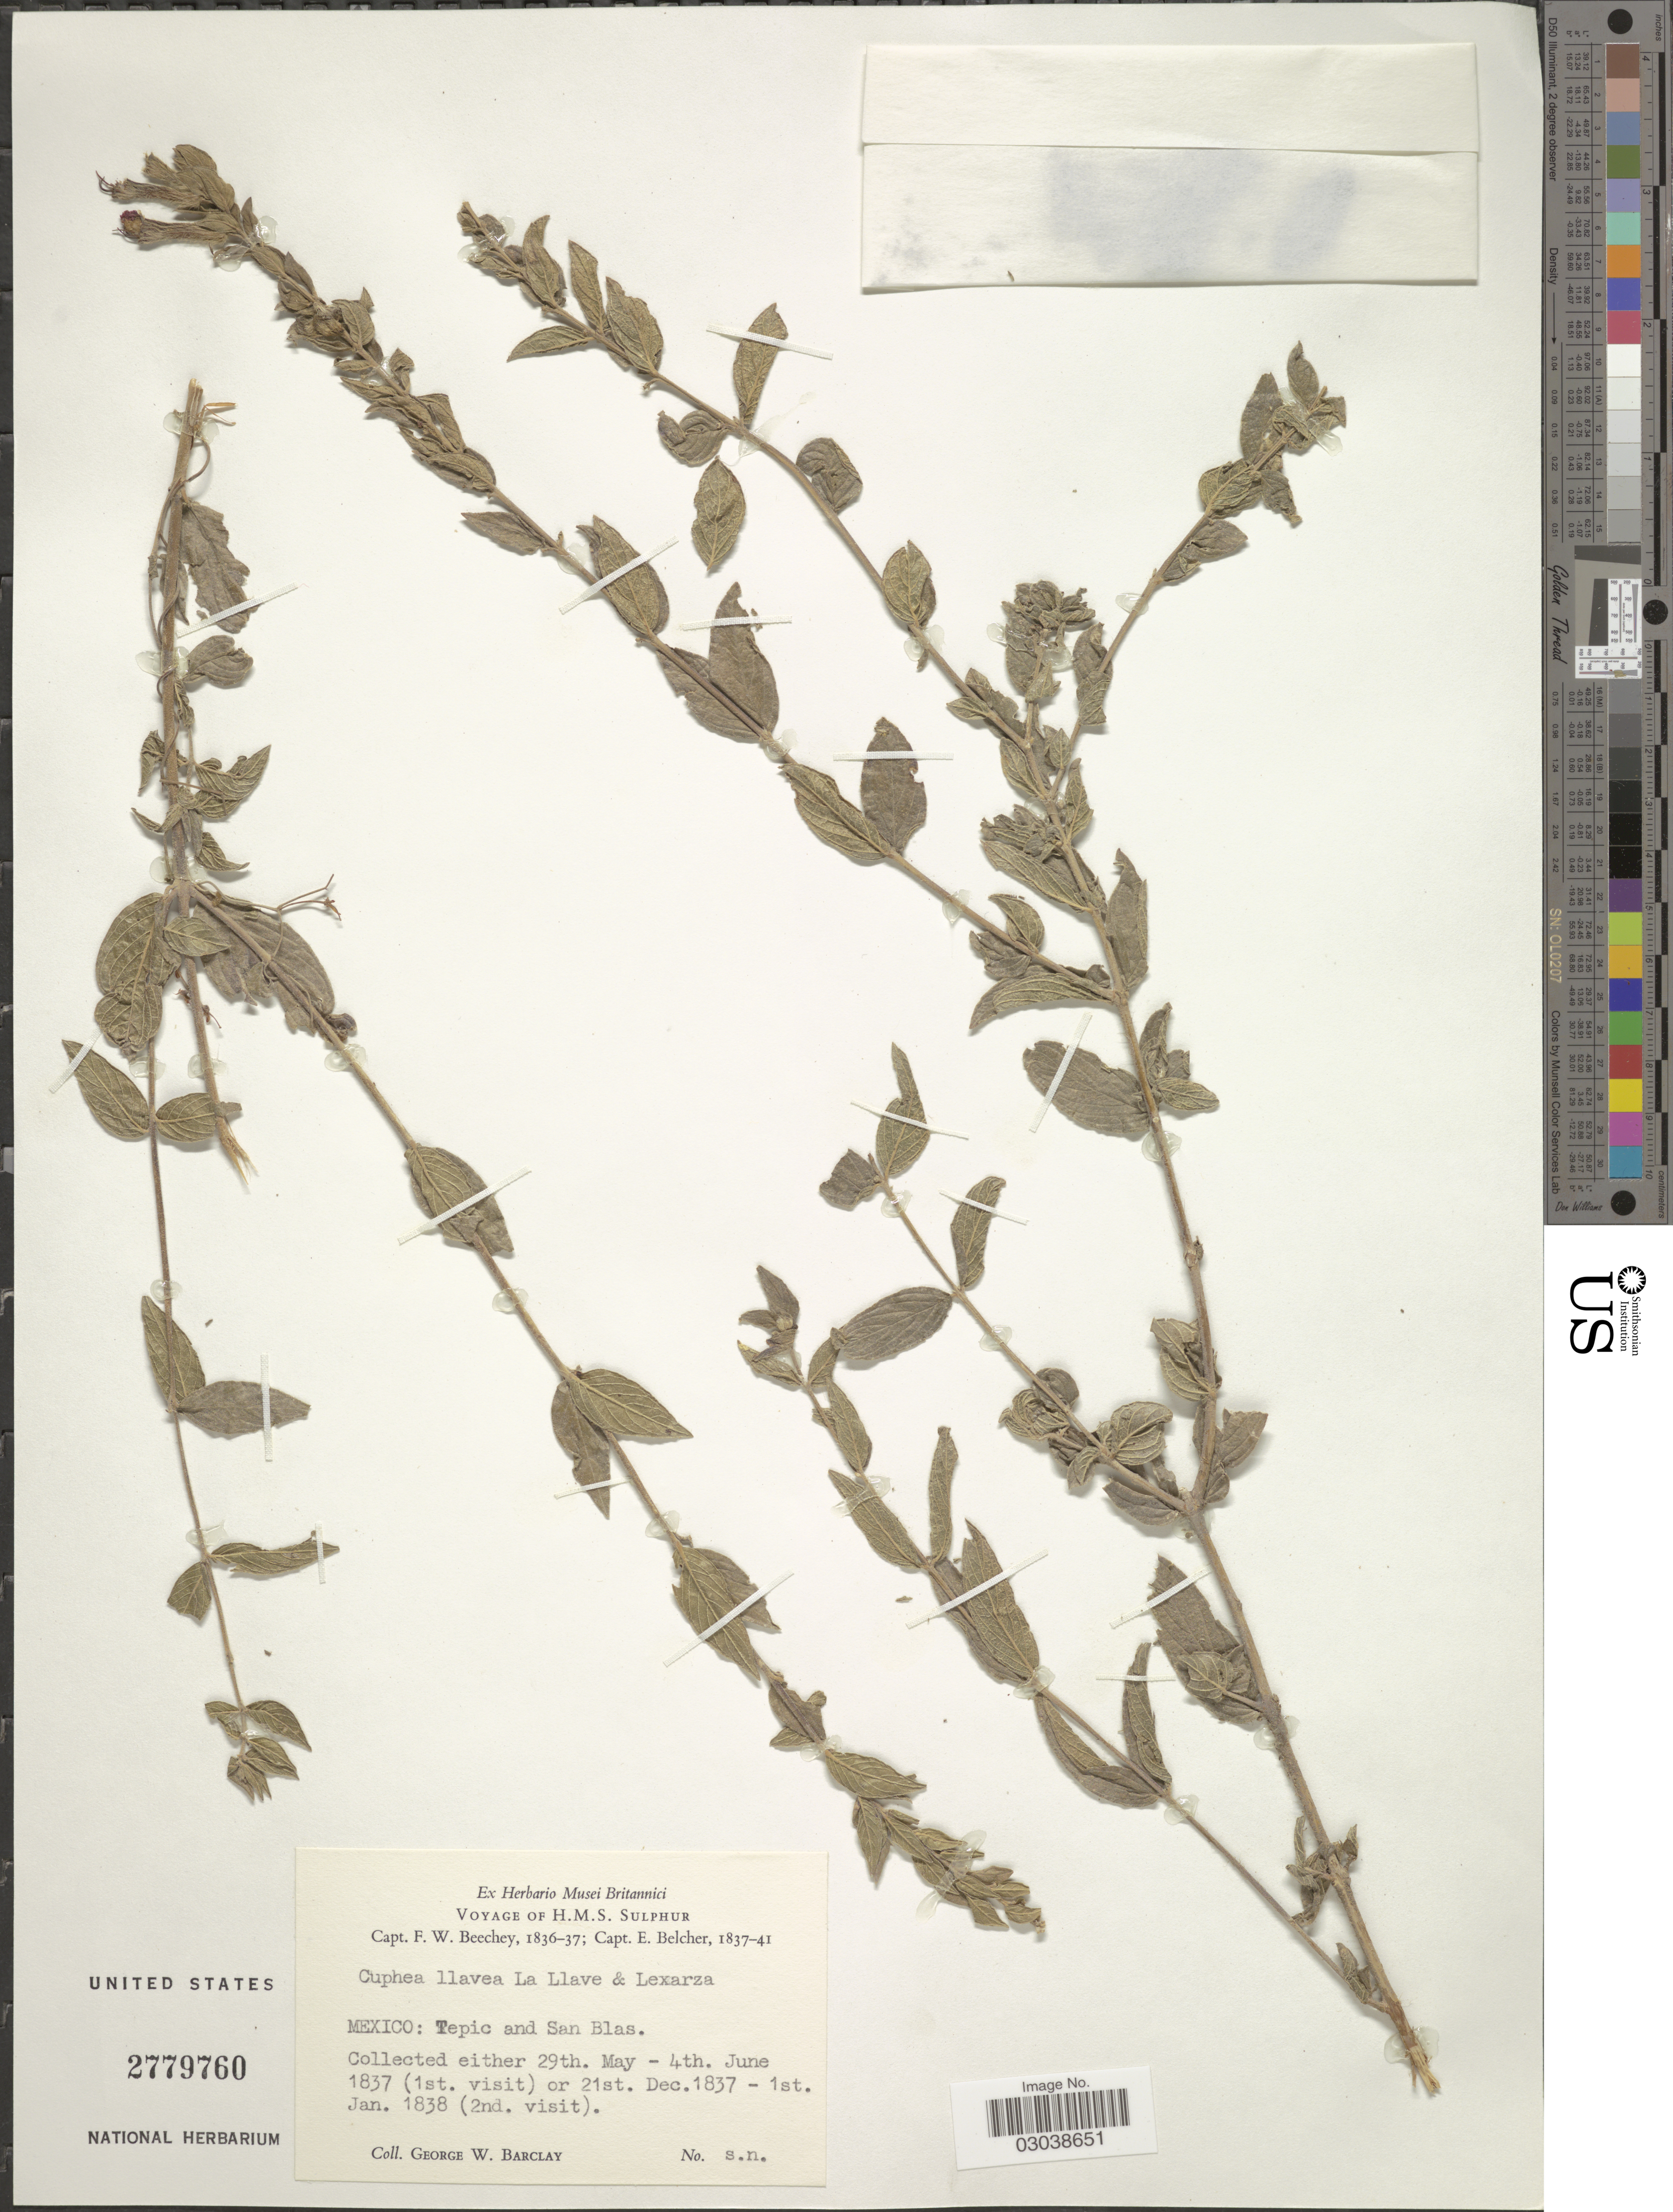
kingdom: Plantae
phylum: Tracheophyta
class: Magnoliopsida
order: Myrtales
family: Lythraceae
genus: Cuphea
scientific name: Cuphea llavea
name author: Lex.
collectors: G. W. Barclay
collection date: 1837-05-29/1938-01-01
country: Mexico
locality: Tepic and San Blas.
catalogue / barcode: US 2779760